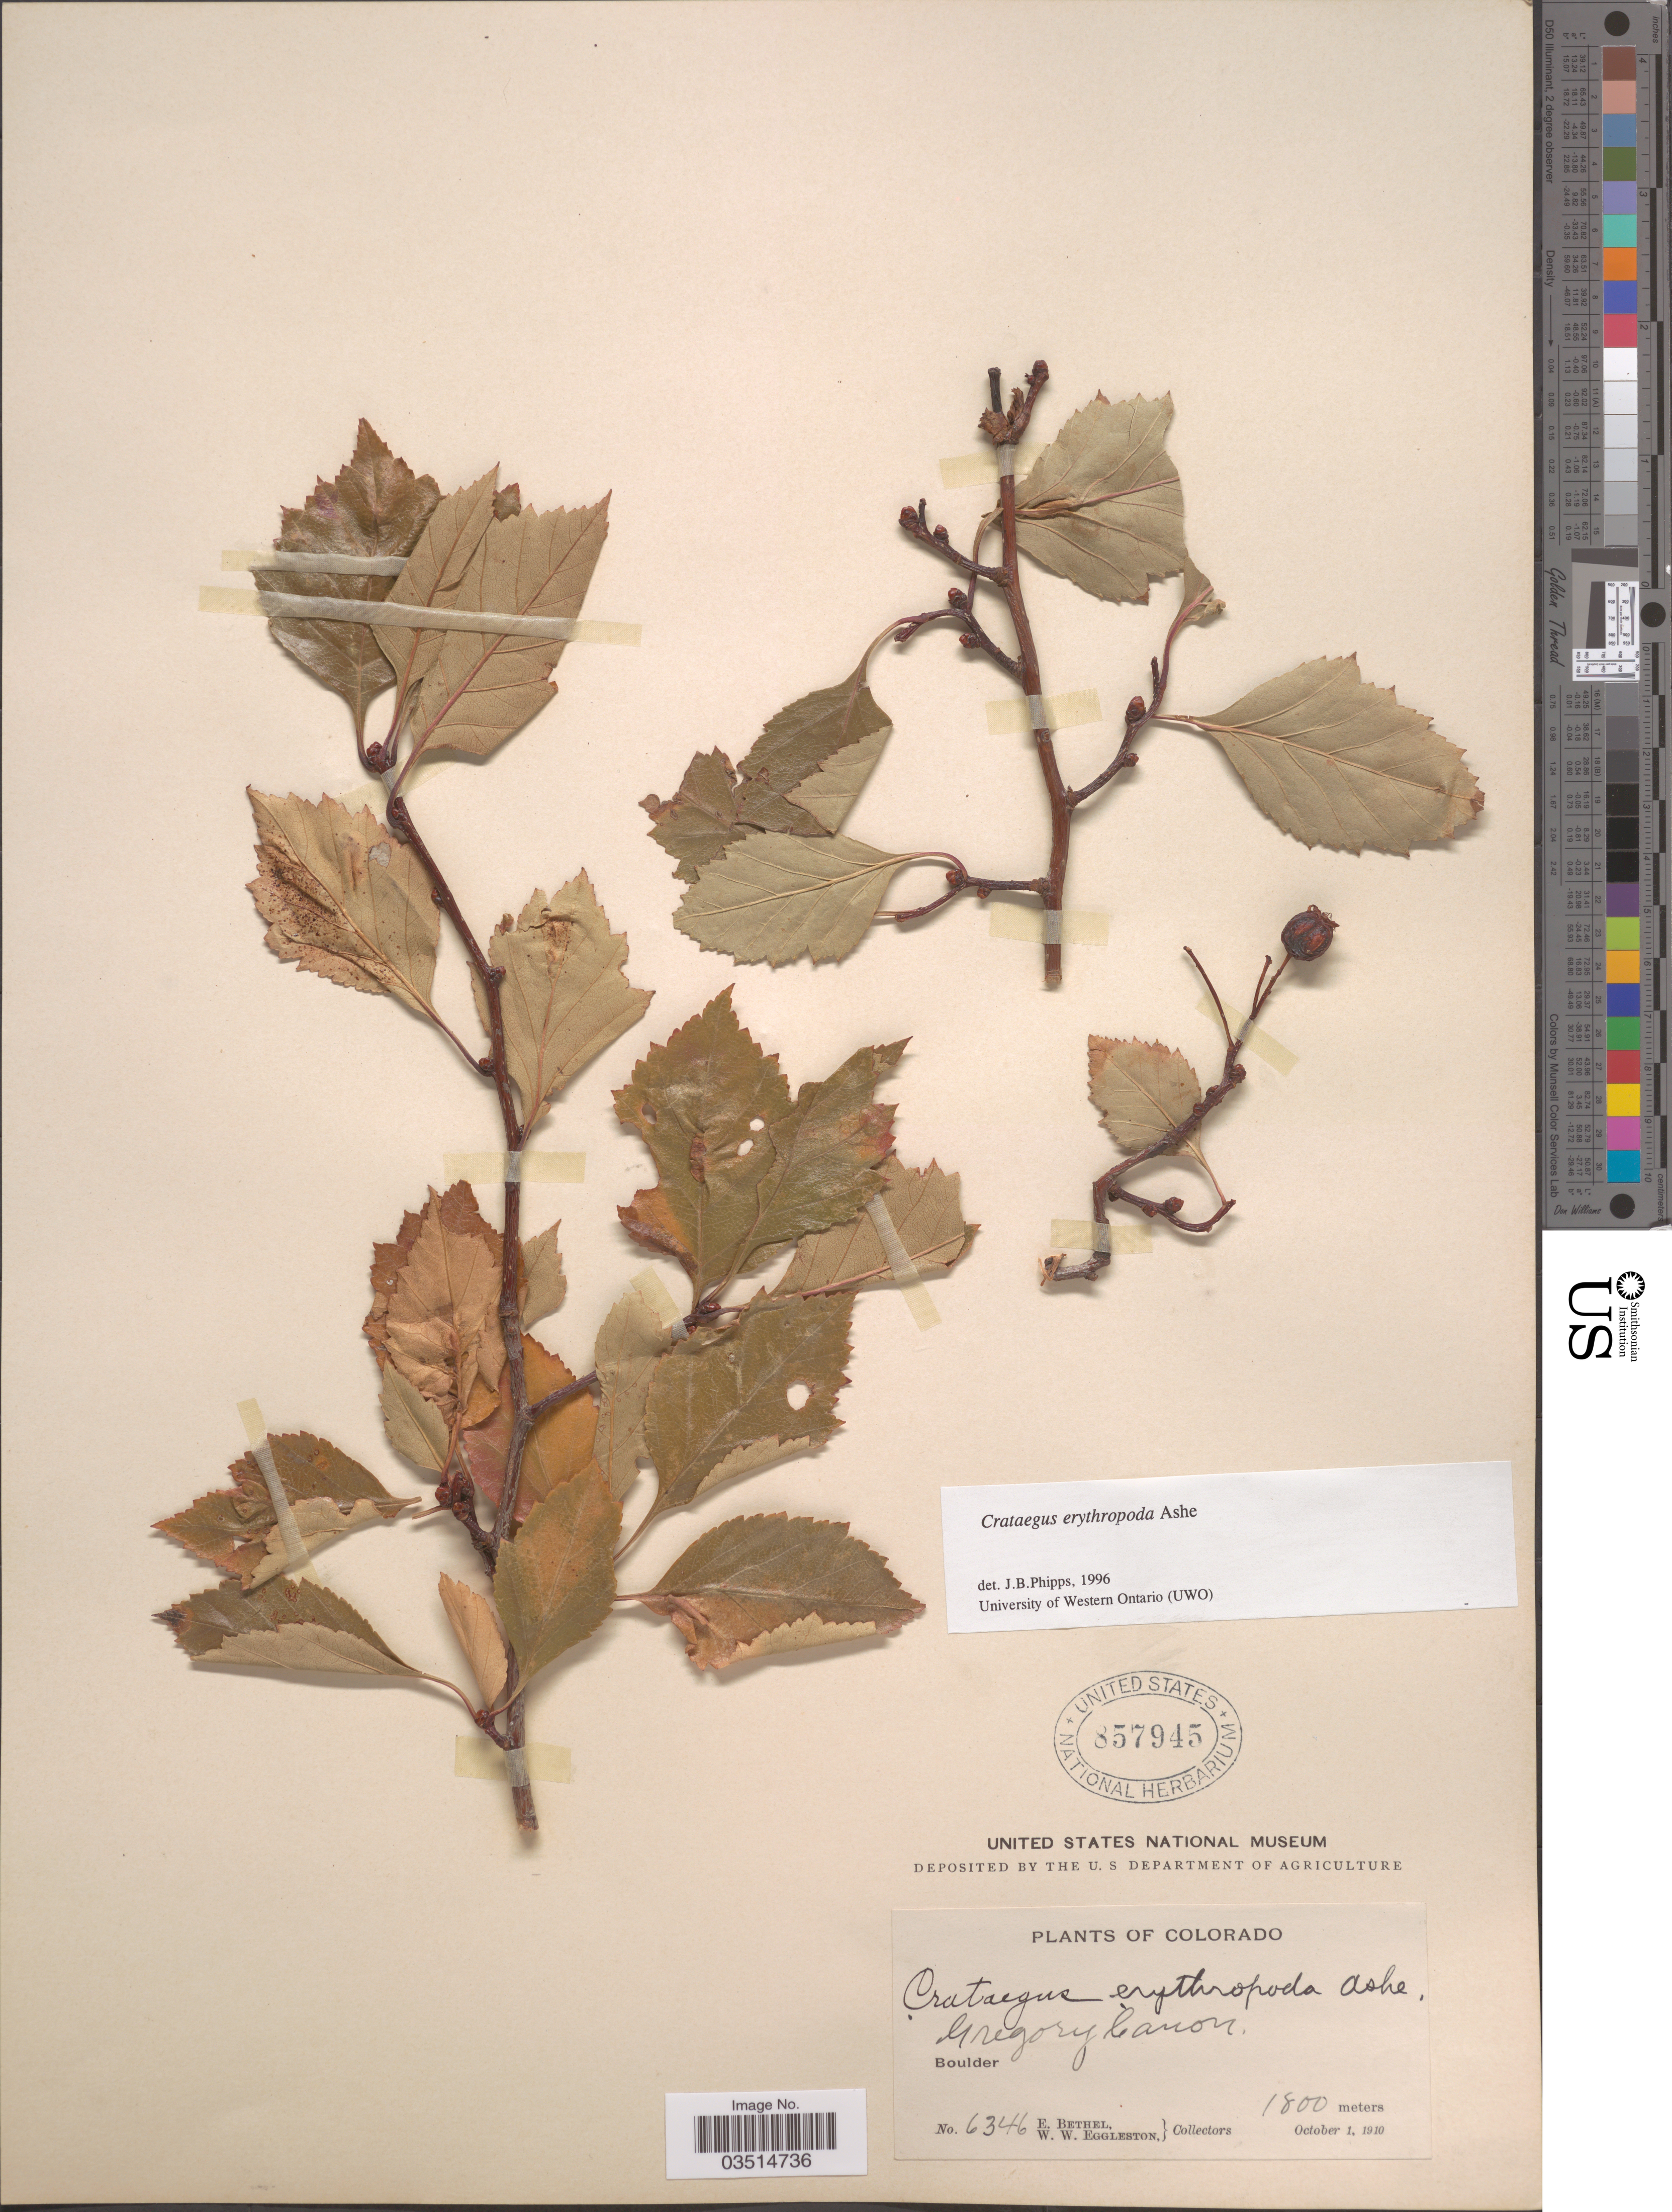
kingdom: Plantae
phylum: Tracheophyta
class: Magnoliopsida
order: Rosales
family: Rosaceae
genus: Crataegus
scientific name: Crataegus erythropoda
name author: Ashe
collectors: E. Bethel & W. W. Eggleston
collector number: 6346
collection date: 1910-10-01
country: United States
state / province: Colorado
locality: Gregory Canon. Boulder.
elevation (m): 1800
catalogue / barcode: US 857945